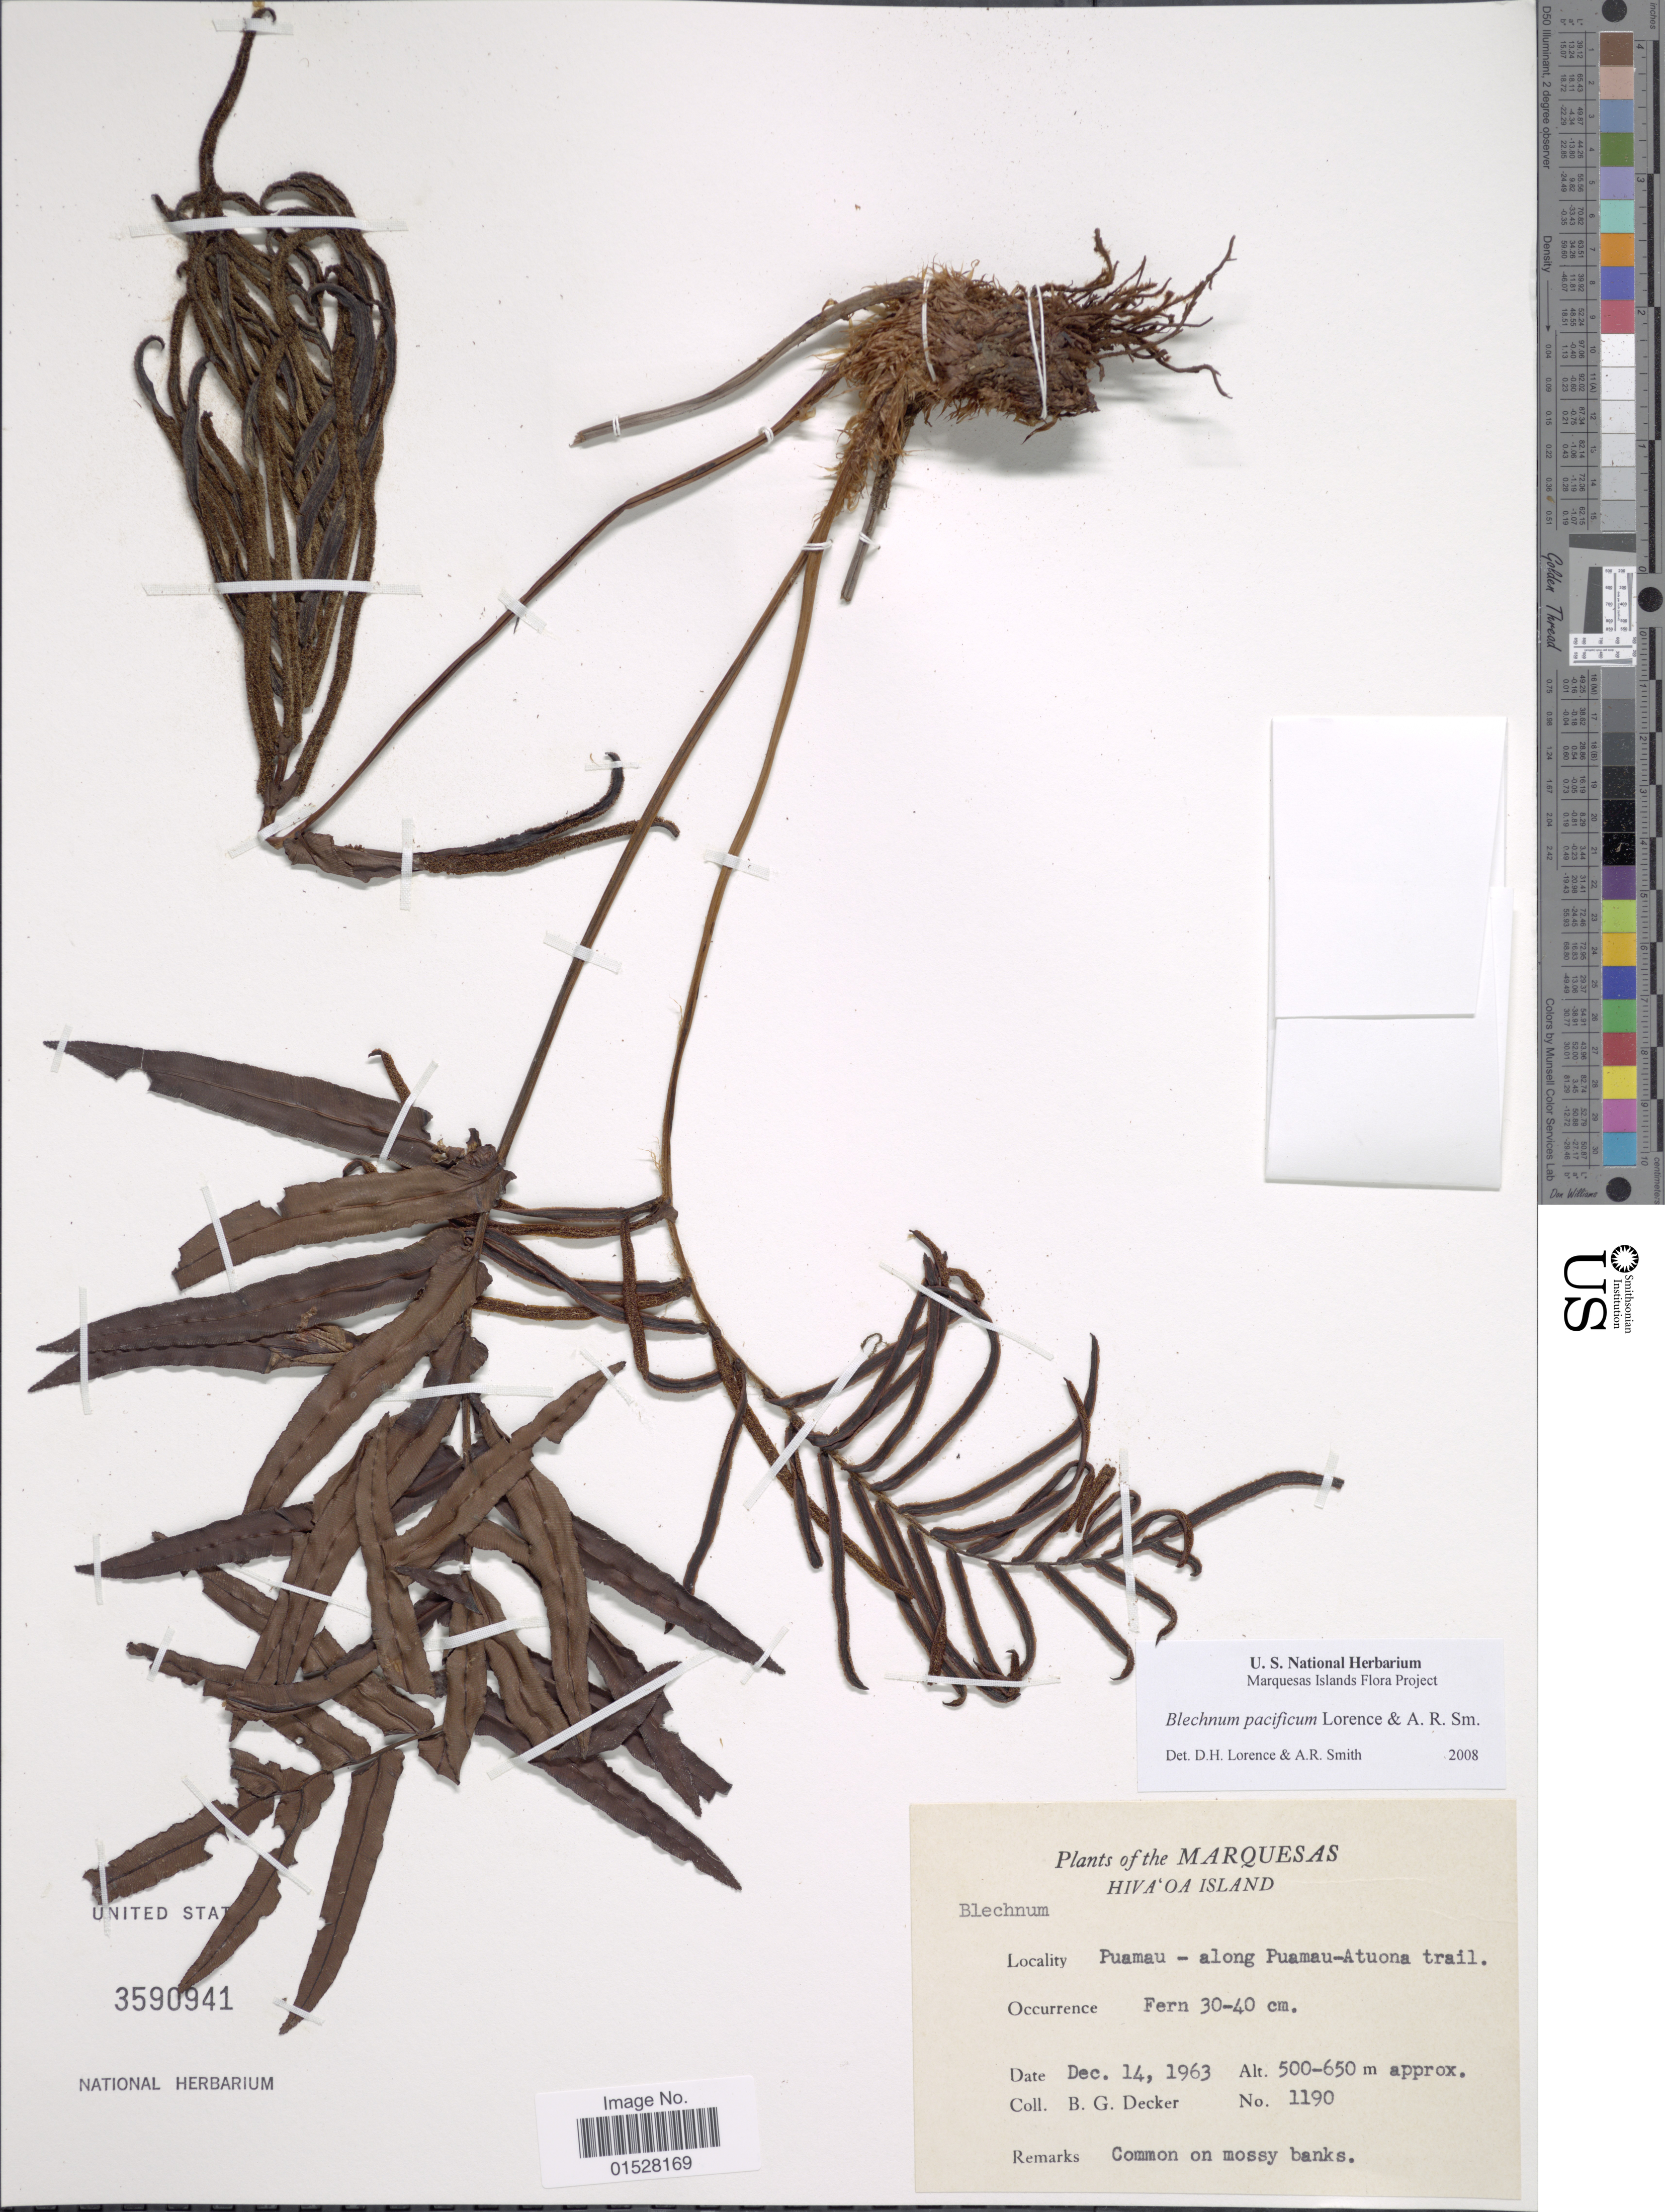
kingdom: Plantae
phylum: Tracheophyta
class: Polypodiopsida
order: Polypodiales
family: Blechnaceae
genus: Blechnum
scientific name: Blechnum pacificum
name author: Lorence & A.R. Sm.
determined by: Lorence, David H.; Smith, A. R.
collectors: B. G. Decker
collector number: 1190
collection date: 1963-12-14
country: French Polynesia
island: Hiva Oa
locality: Puamau, along Puamau-Atuona trail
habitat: Common on mossy banks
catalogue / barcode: US 3590941